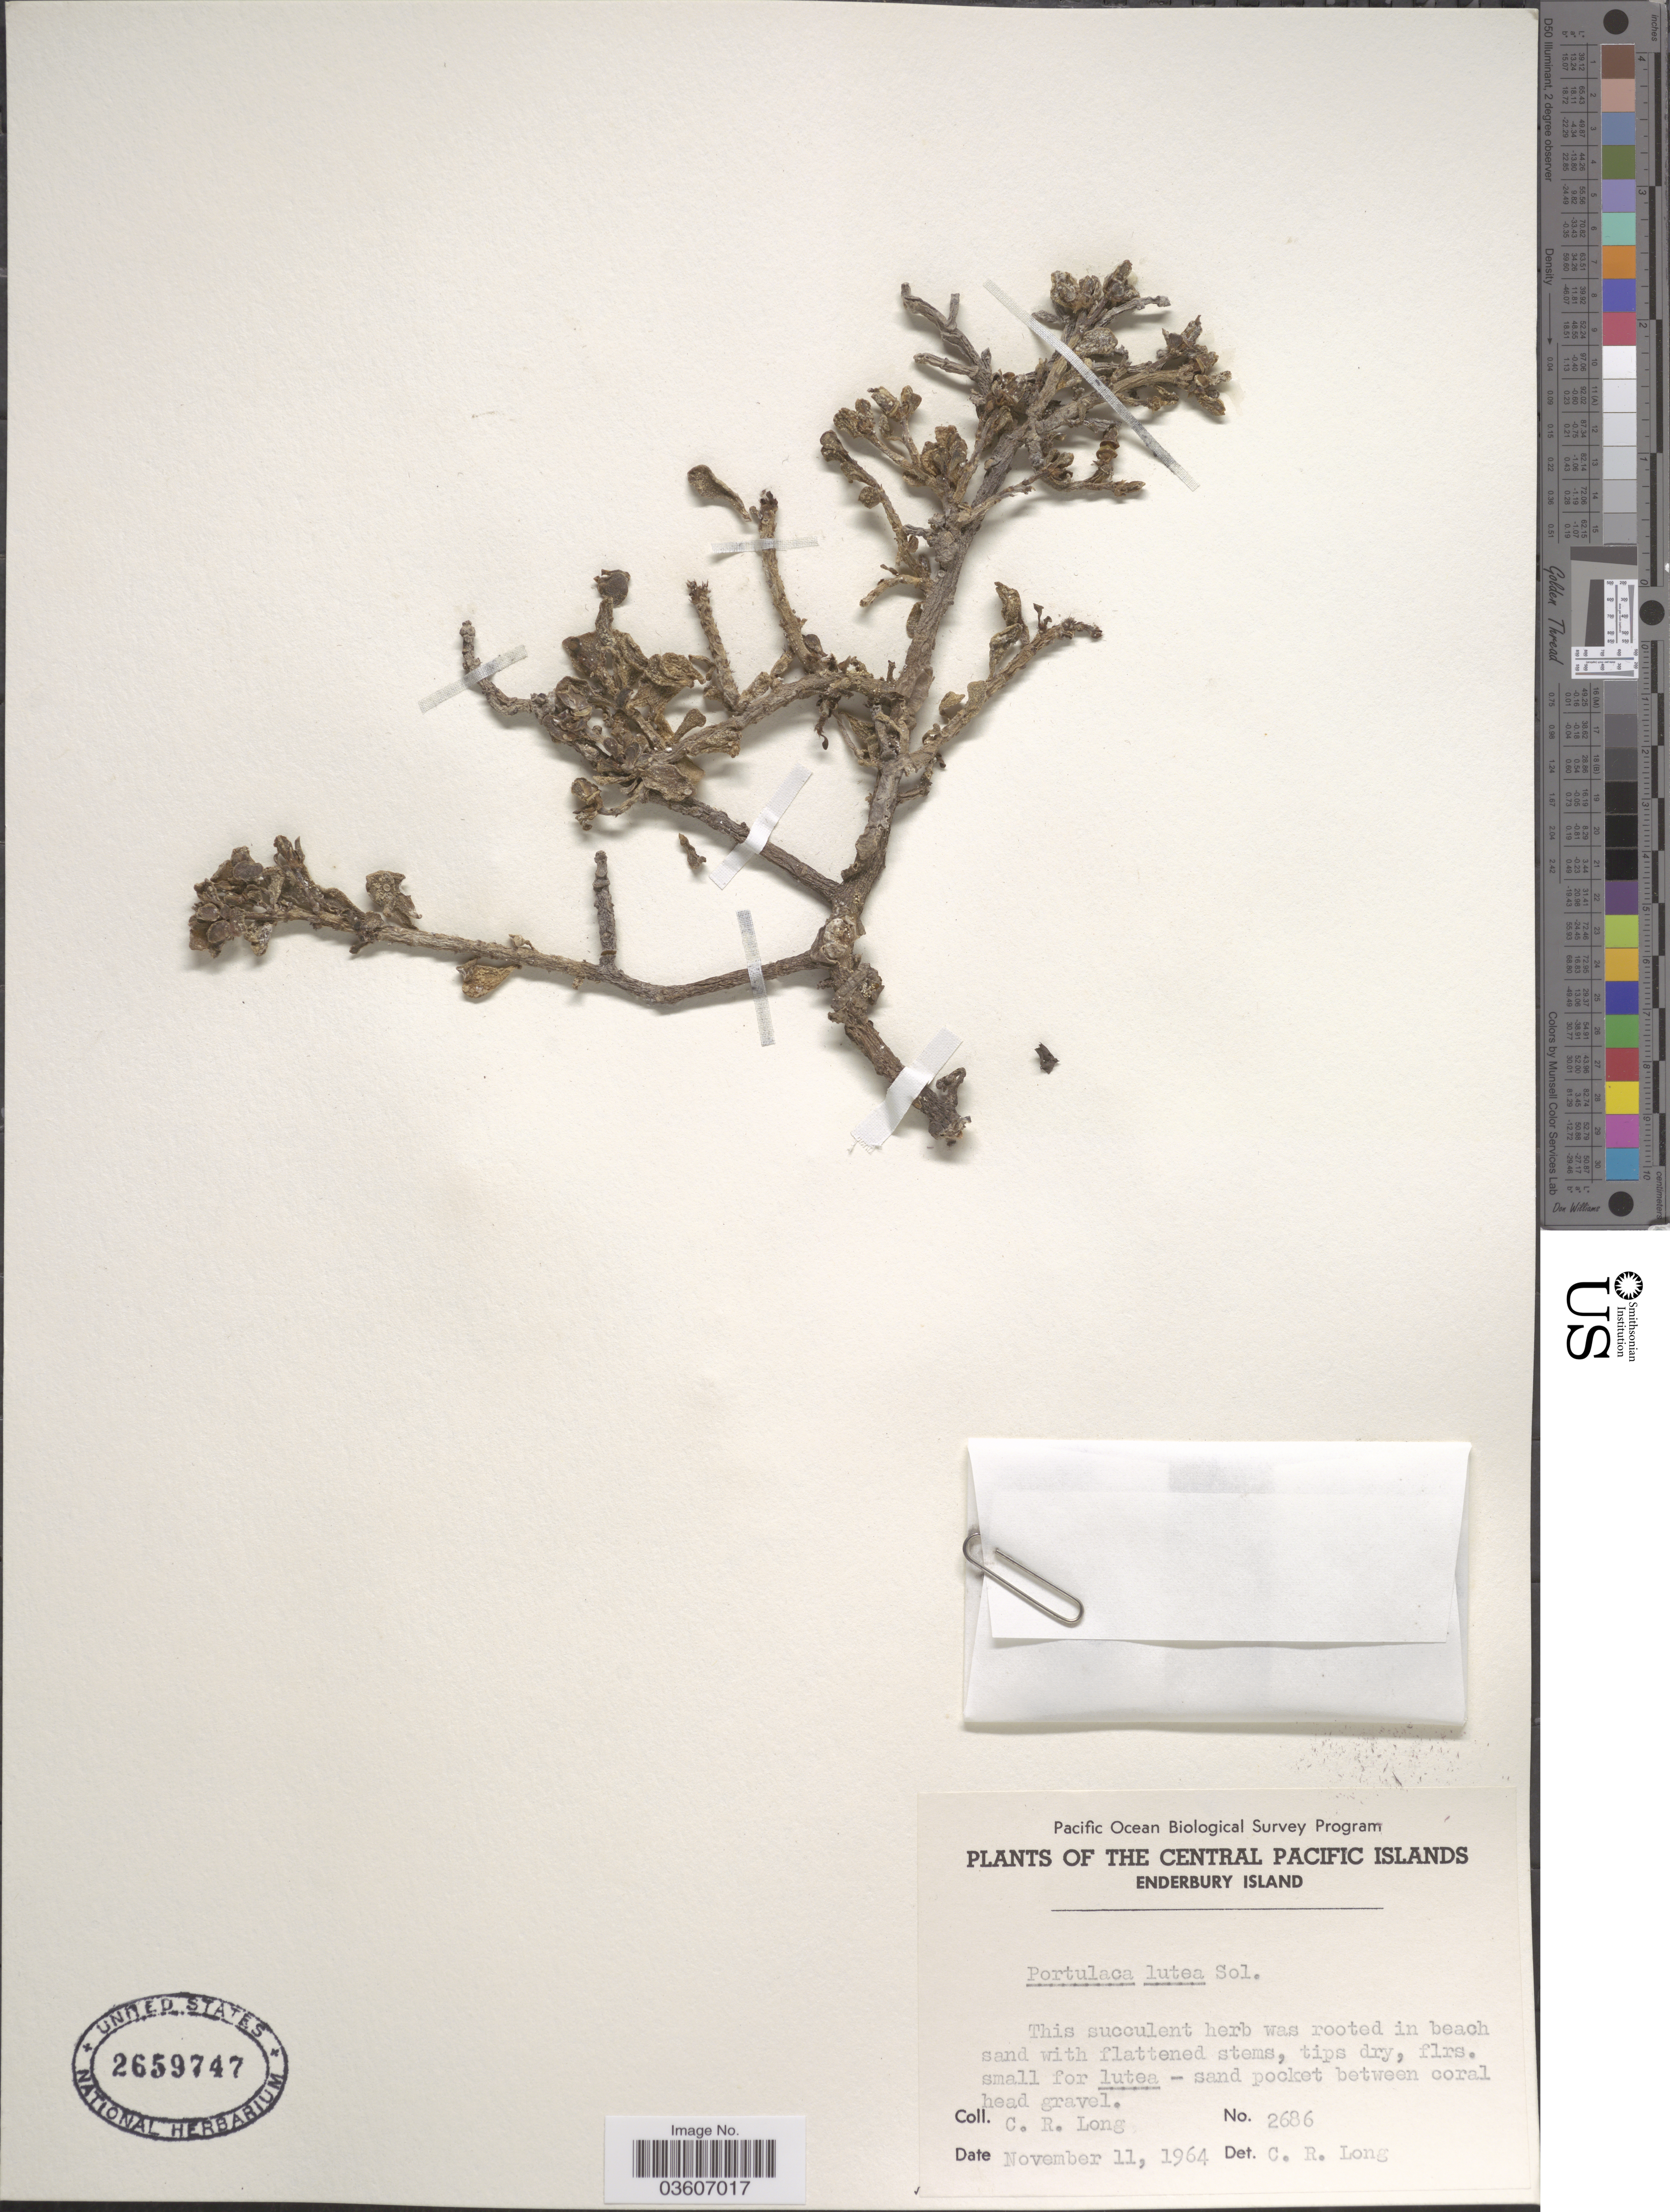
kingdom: Plantae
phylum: Tracheophyta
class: Magnoliopsida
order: Caryophyllales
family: Portulacaceae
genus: Portulaca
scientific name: Portulaca lutea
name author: Sol. ex G. Forst.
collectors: C. R. Long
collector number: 2686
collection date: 1964-11-11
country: Kiribati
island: Enderbury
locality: The Central Pacific Islands. Enderbury Island.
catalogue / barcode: US 2659747